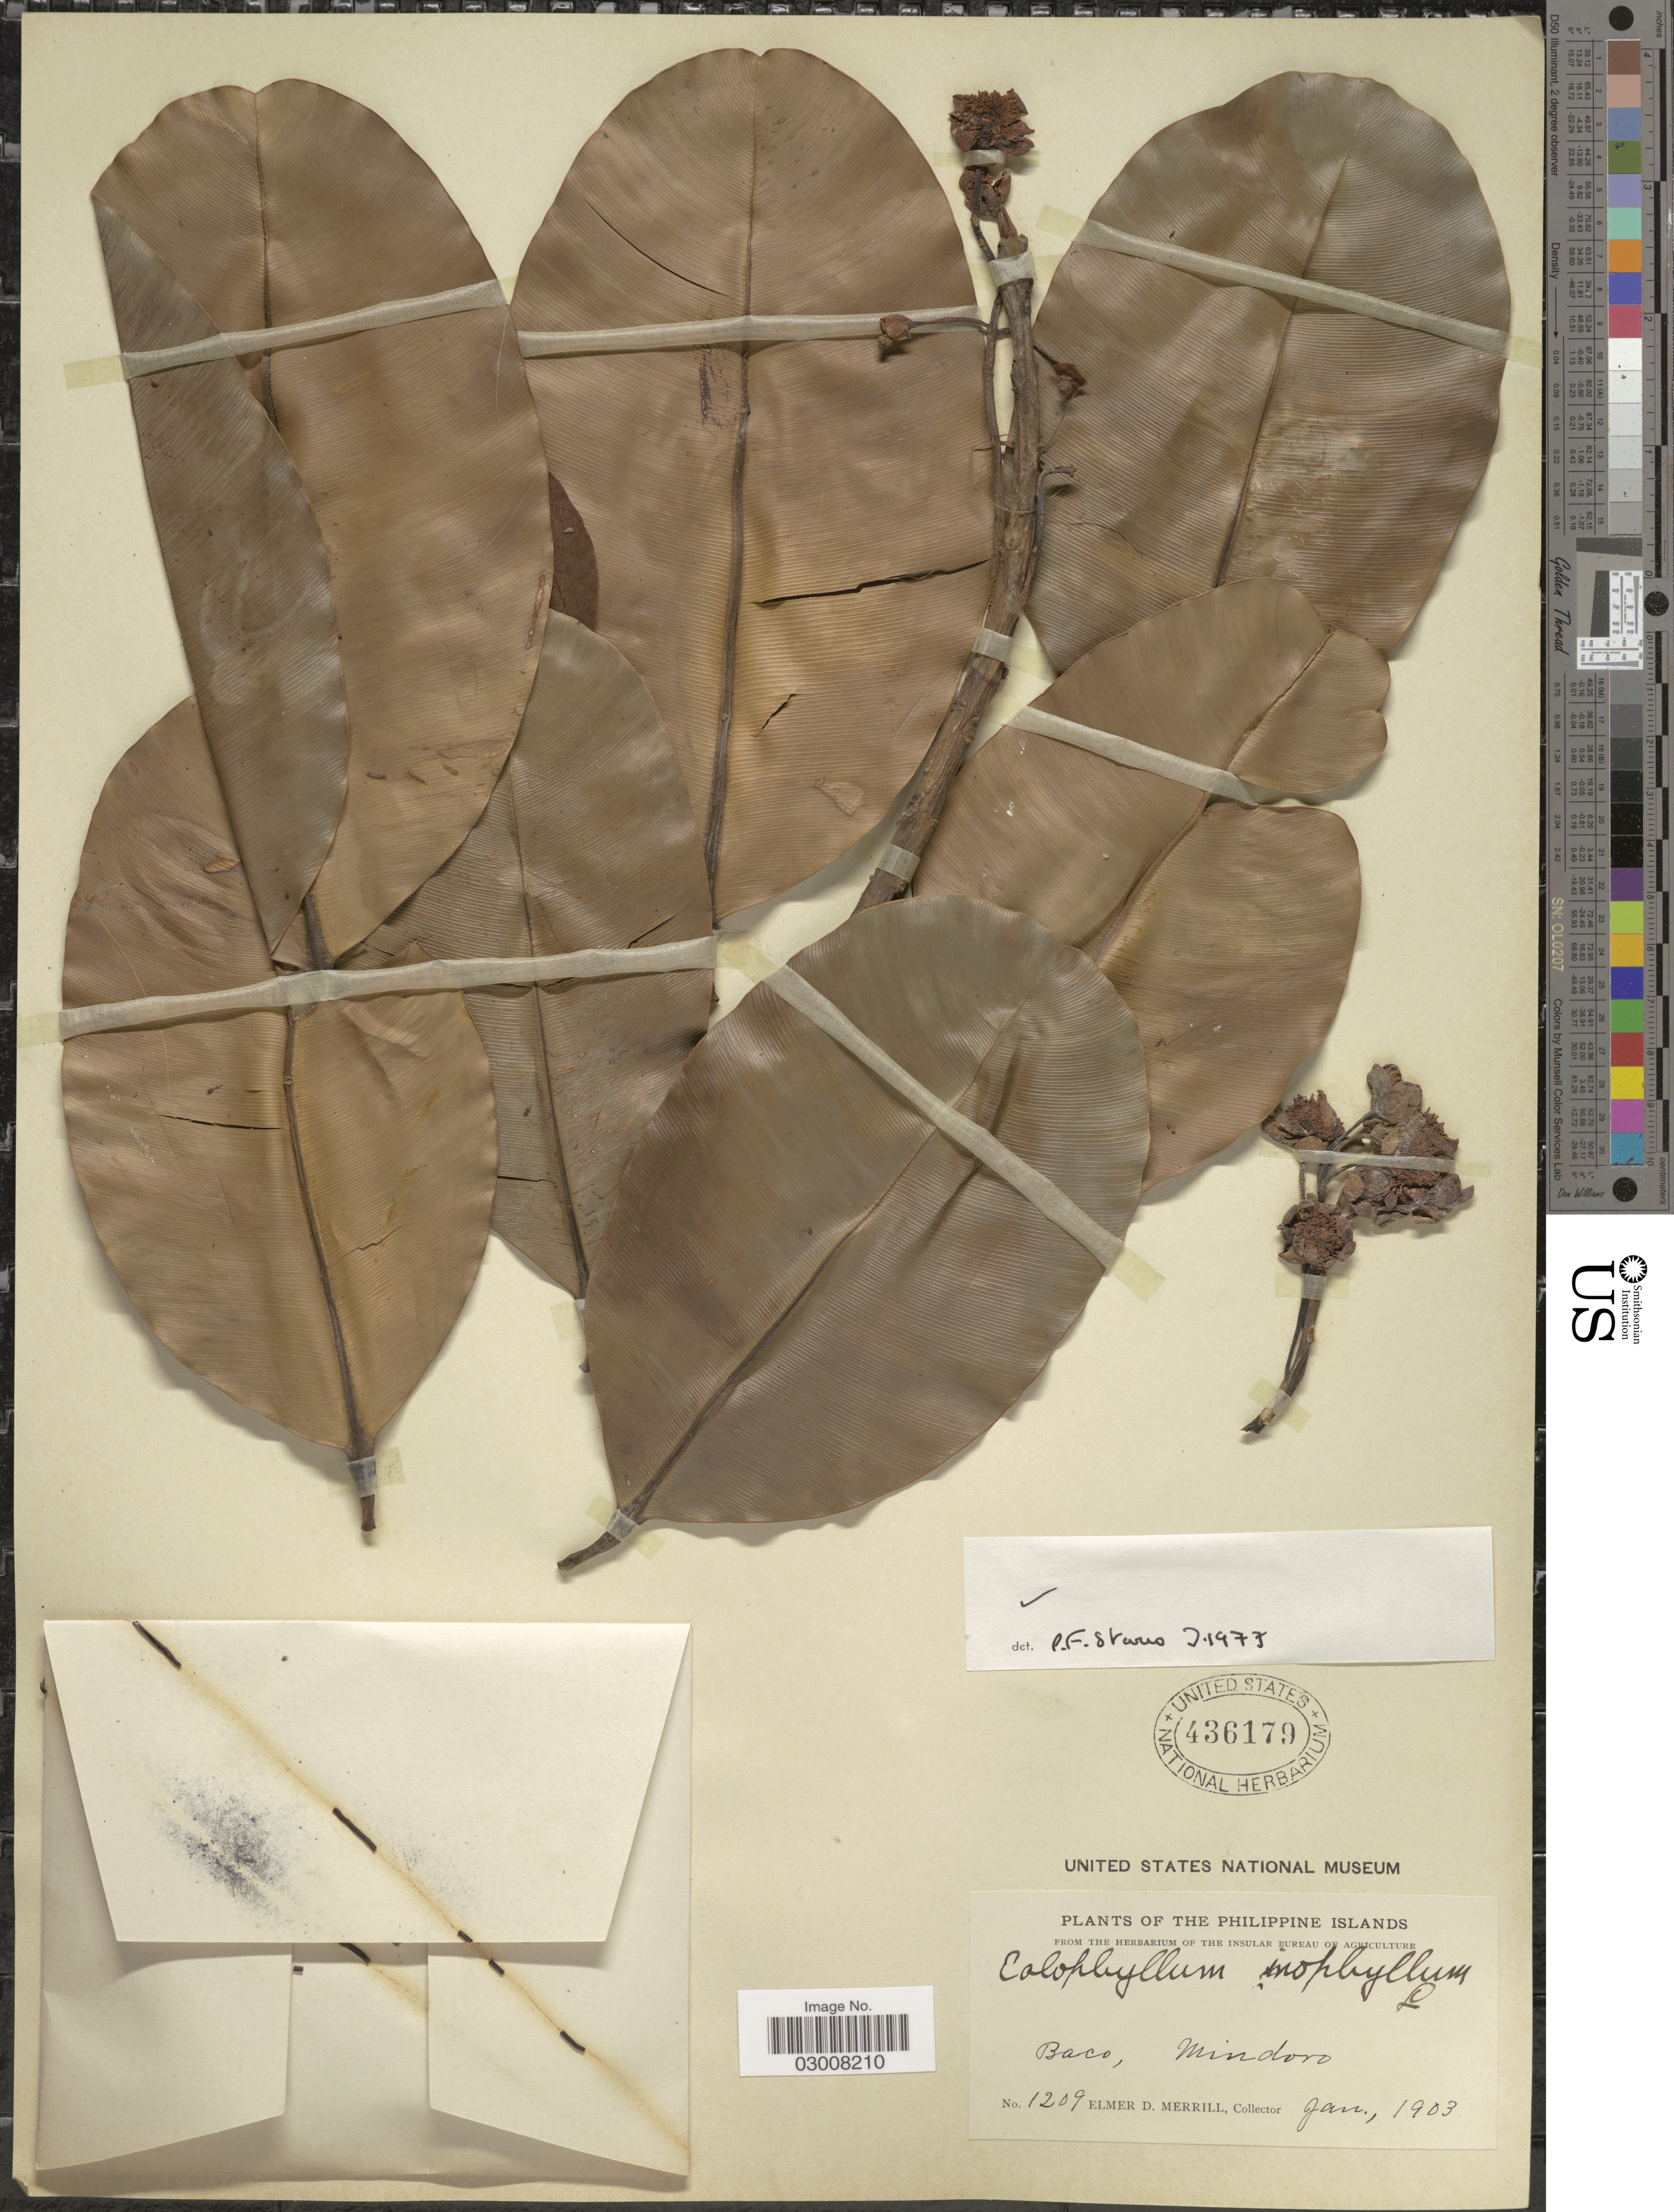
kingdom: Plantae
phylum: Tracheophyta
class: Magnoliopsida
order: Malpighiales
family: Calophyllaceae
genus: Calophyllum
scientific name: Calophyllum inophyllum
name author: L.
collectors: E. D. Merrill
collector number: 1209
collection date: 1903-01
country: Philippines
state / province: Mimaropa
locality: Baco, Mindoro.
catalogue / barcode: US 436179